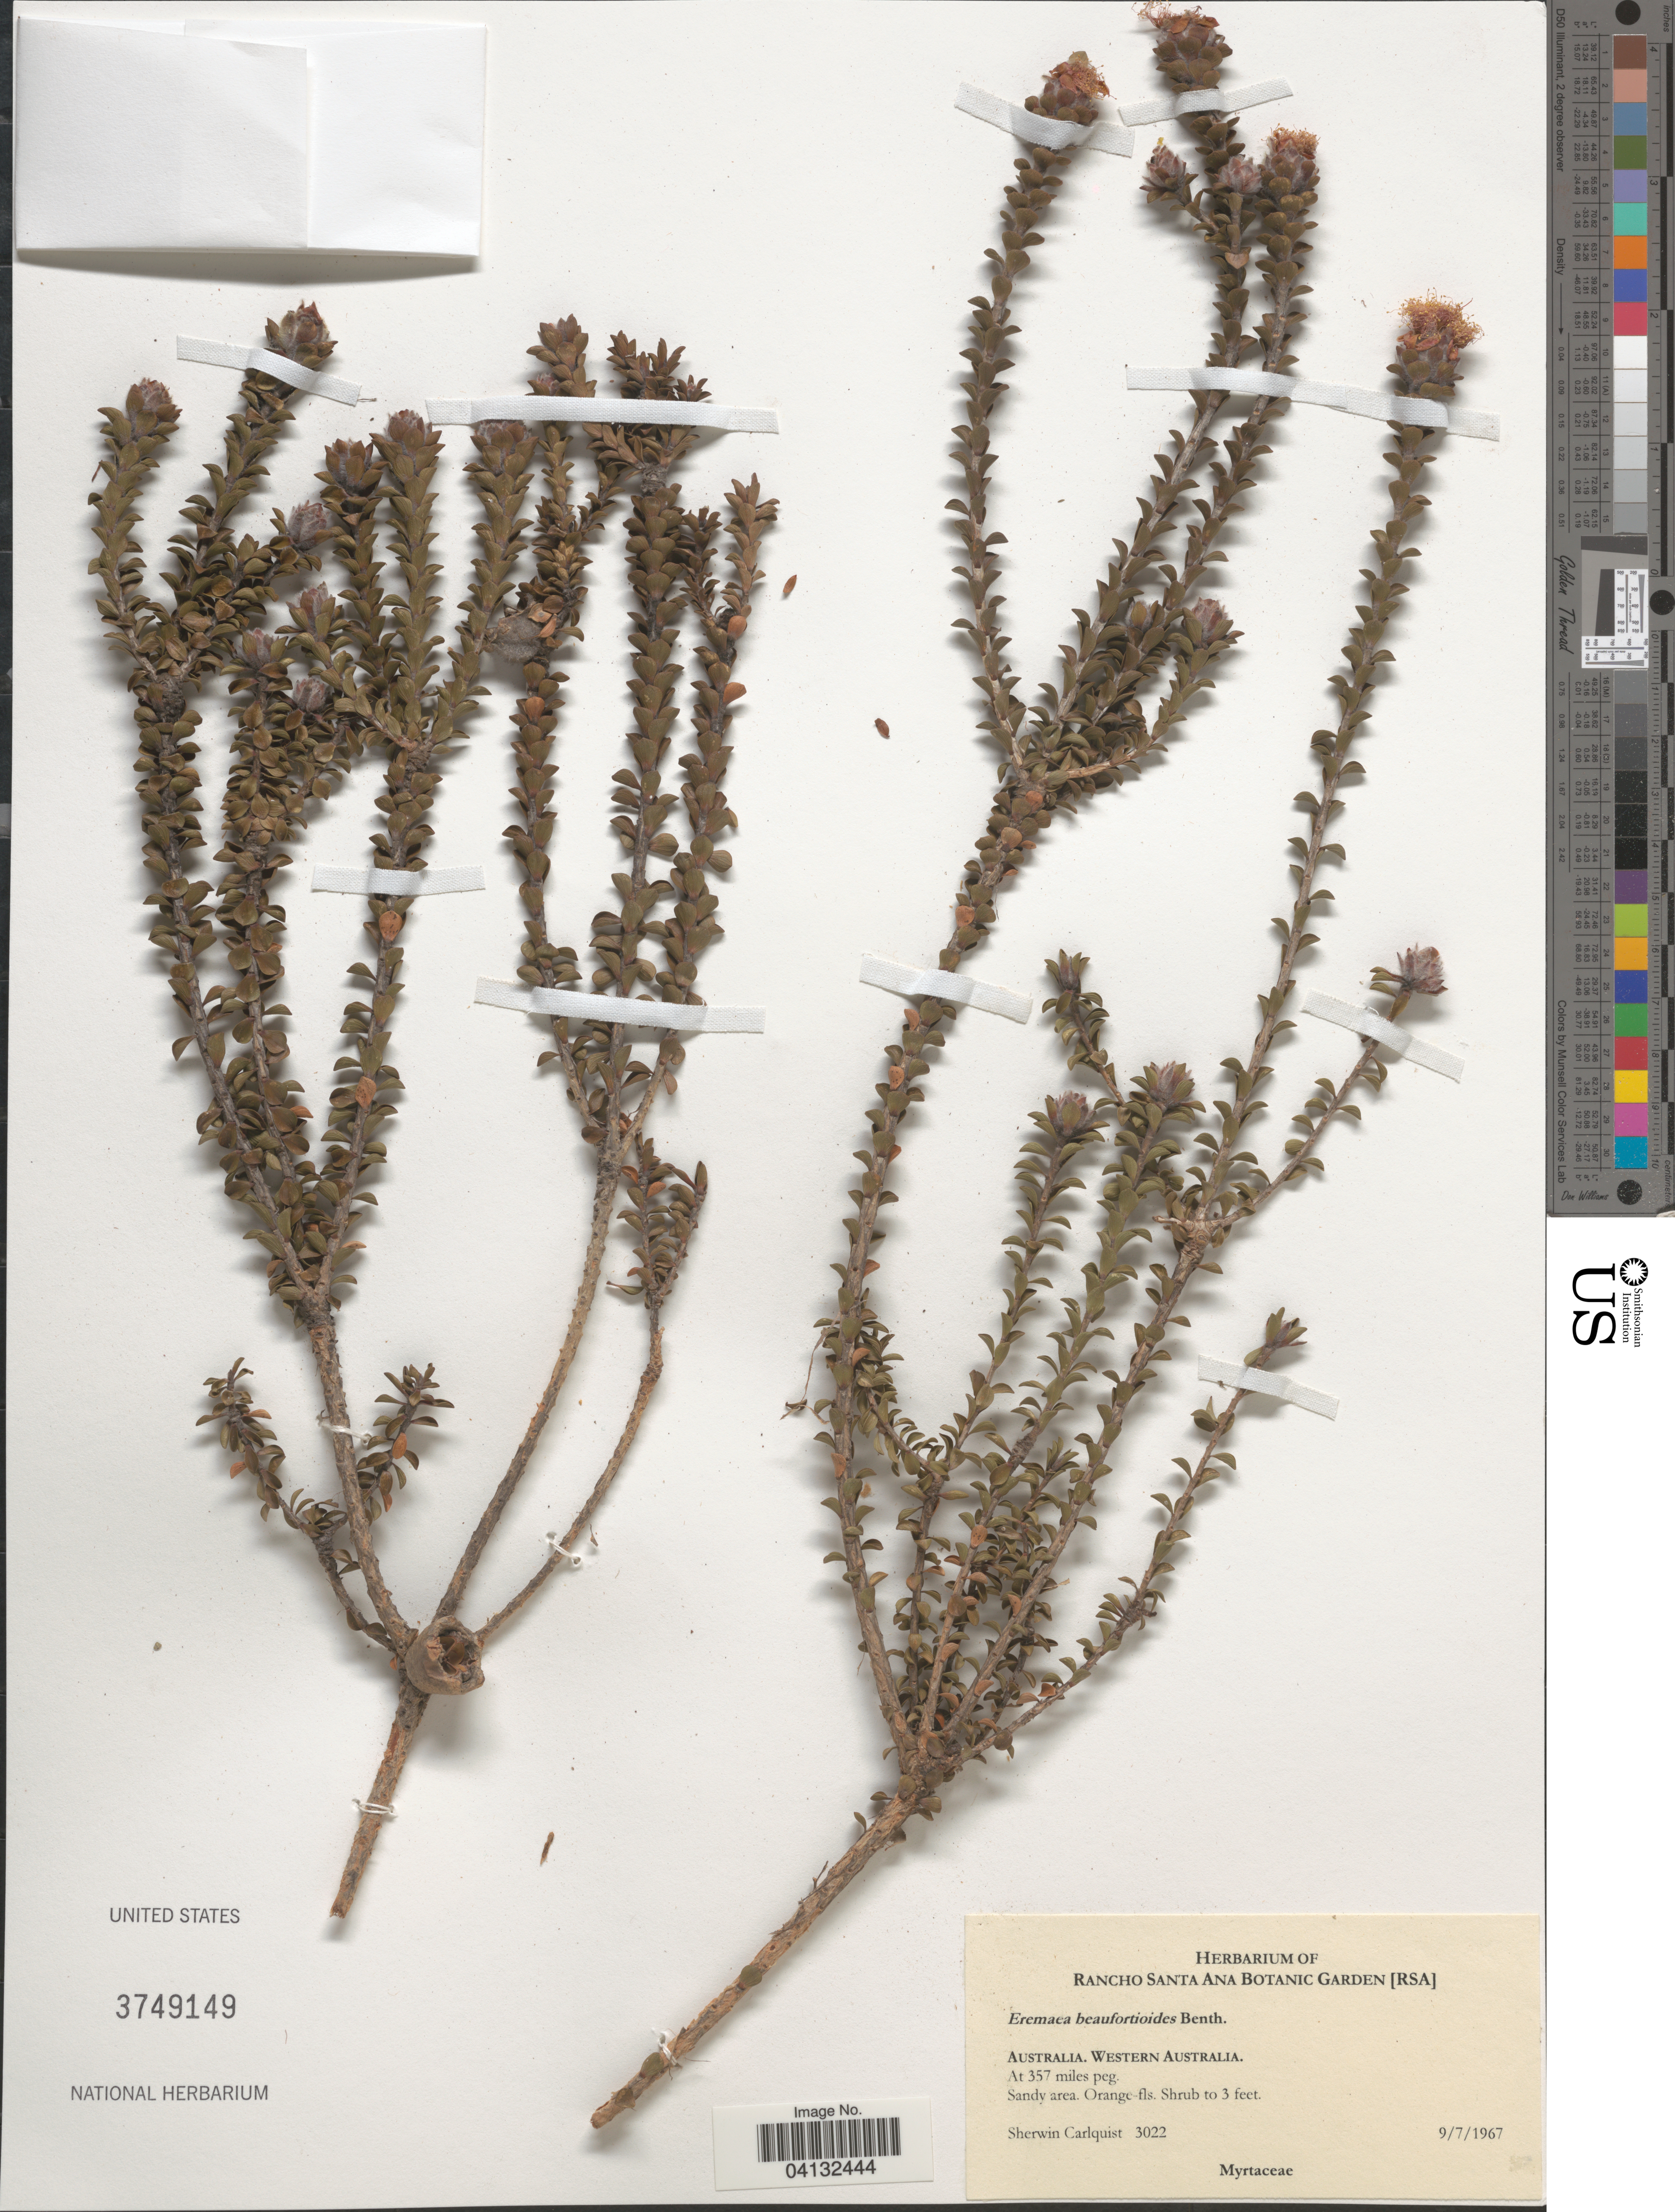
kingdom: Plantae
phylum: Tracheophyta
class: Magnoliopsida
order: Myrtales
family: Myrtaceae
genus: Eremaea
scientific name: Eremaea beaufortioides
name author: Benth.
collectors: S. Carlquist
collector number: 3022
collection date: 1967-07-09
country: Australia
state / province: Western Australia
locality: At 357 miles peg.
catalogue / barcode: US 3749149